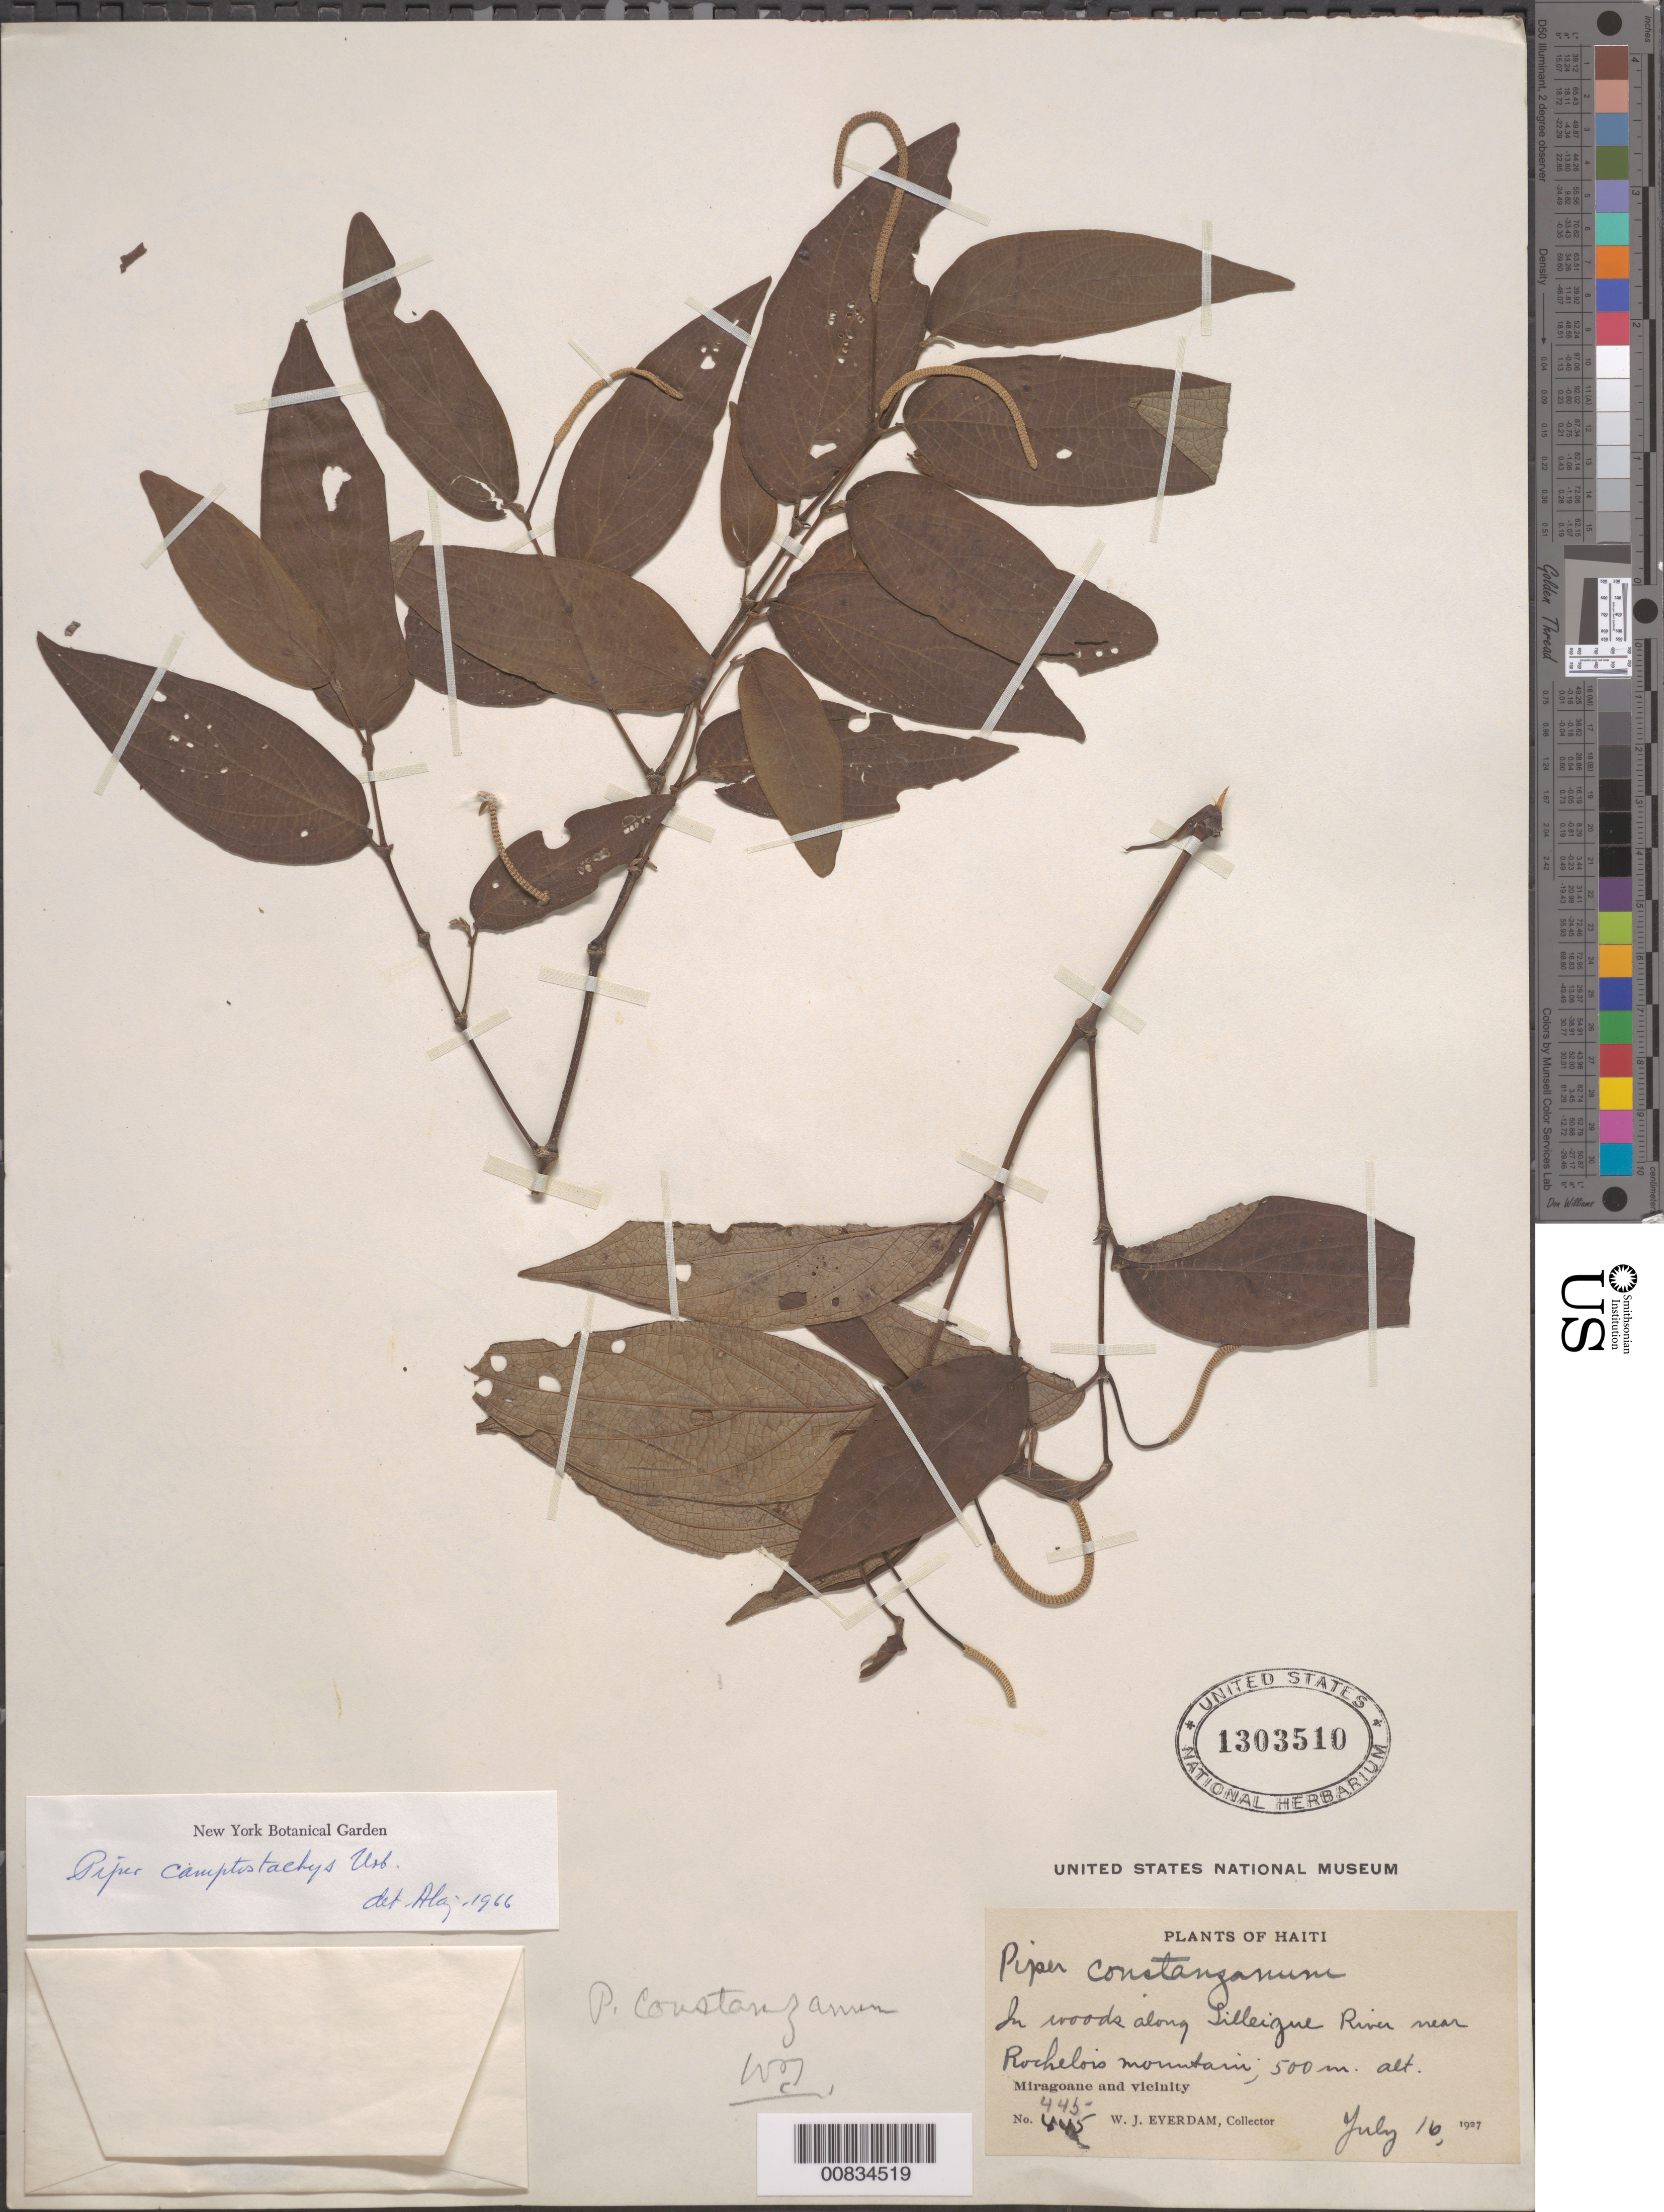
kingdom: Plantae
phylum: Tracheophyta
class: Magnoliopsida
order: Piperales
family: Piperaceae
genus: Piper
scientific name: Piper camptostachys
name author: Urb.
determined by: Liogier, Alain H.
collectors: W. J. Eyerdam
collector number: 445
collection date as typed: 16 Jul 1927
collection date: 1927-07-16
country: Haiti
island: Hispaniola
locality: Miragoane and vicinity. Silleigue River near Rochelois Mountain.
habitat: In woods along river.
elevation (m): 500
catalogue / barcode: US 1303510